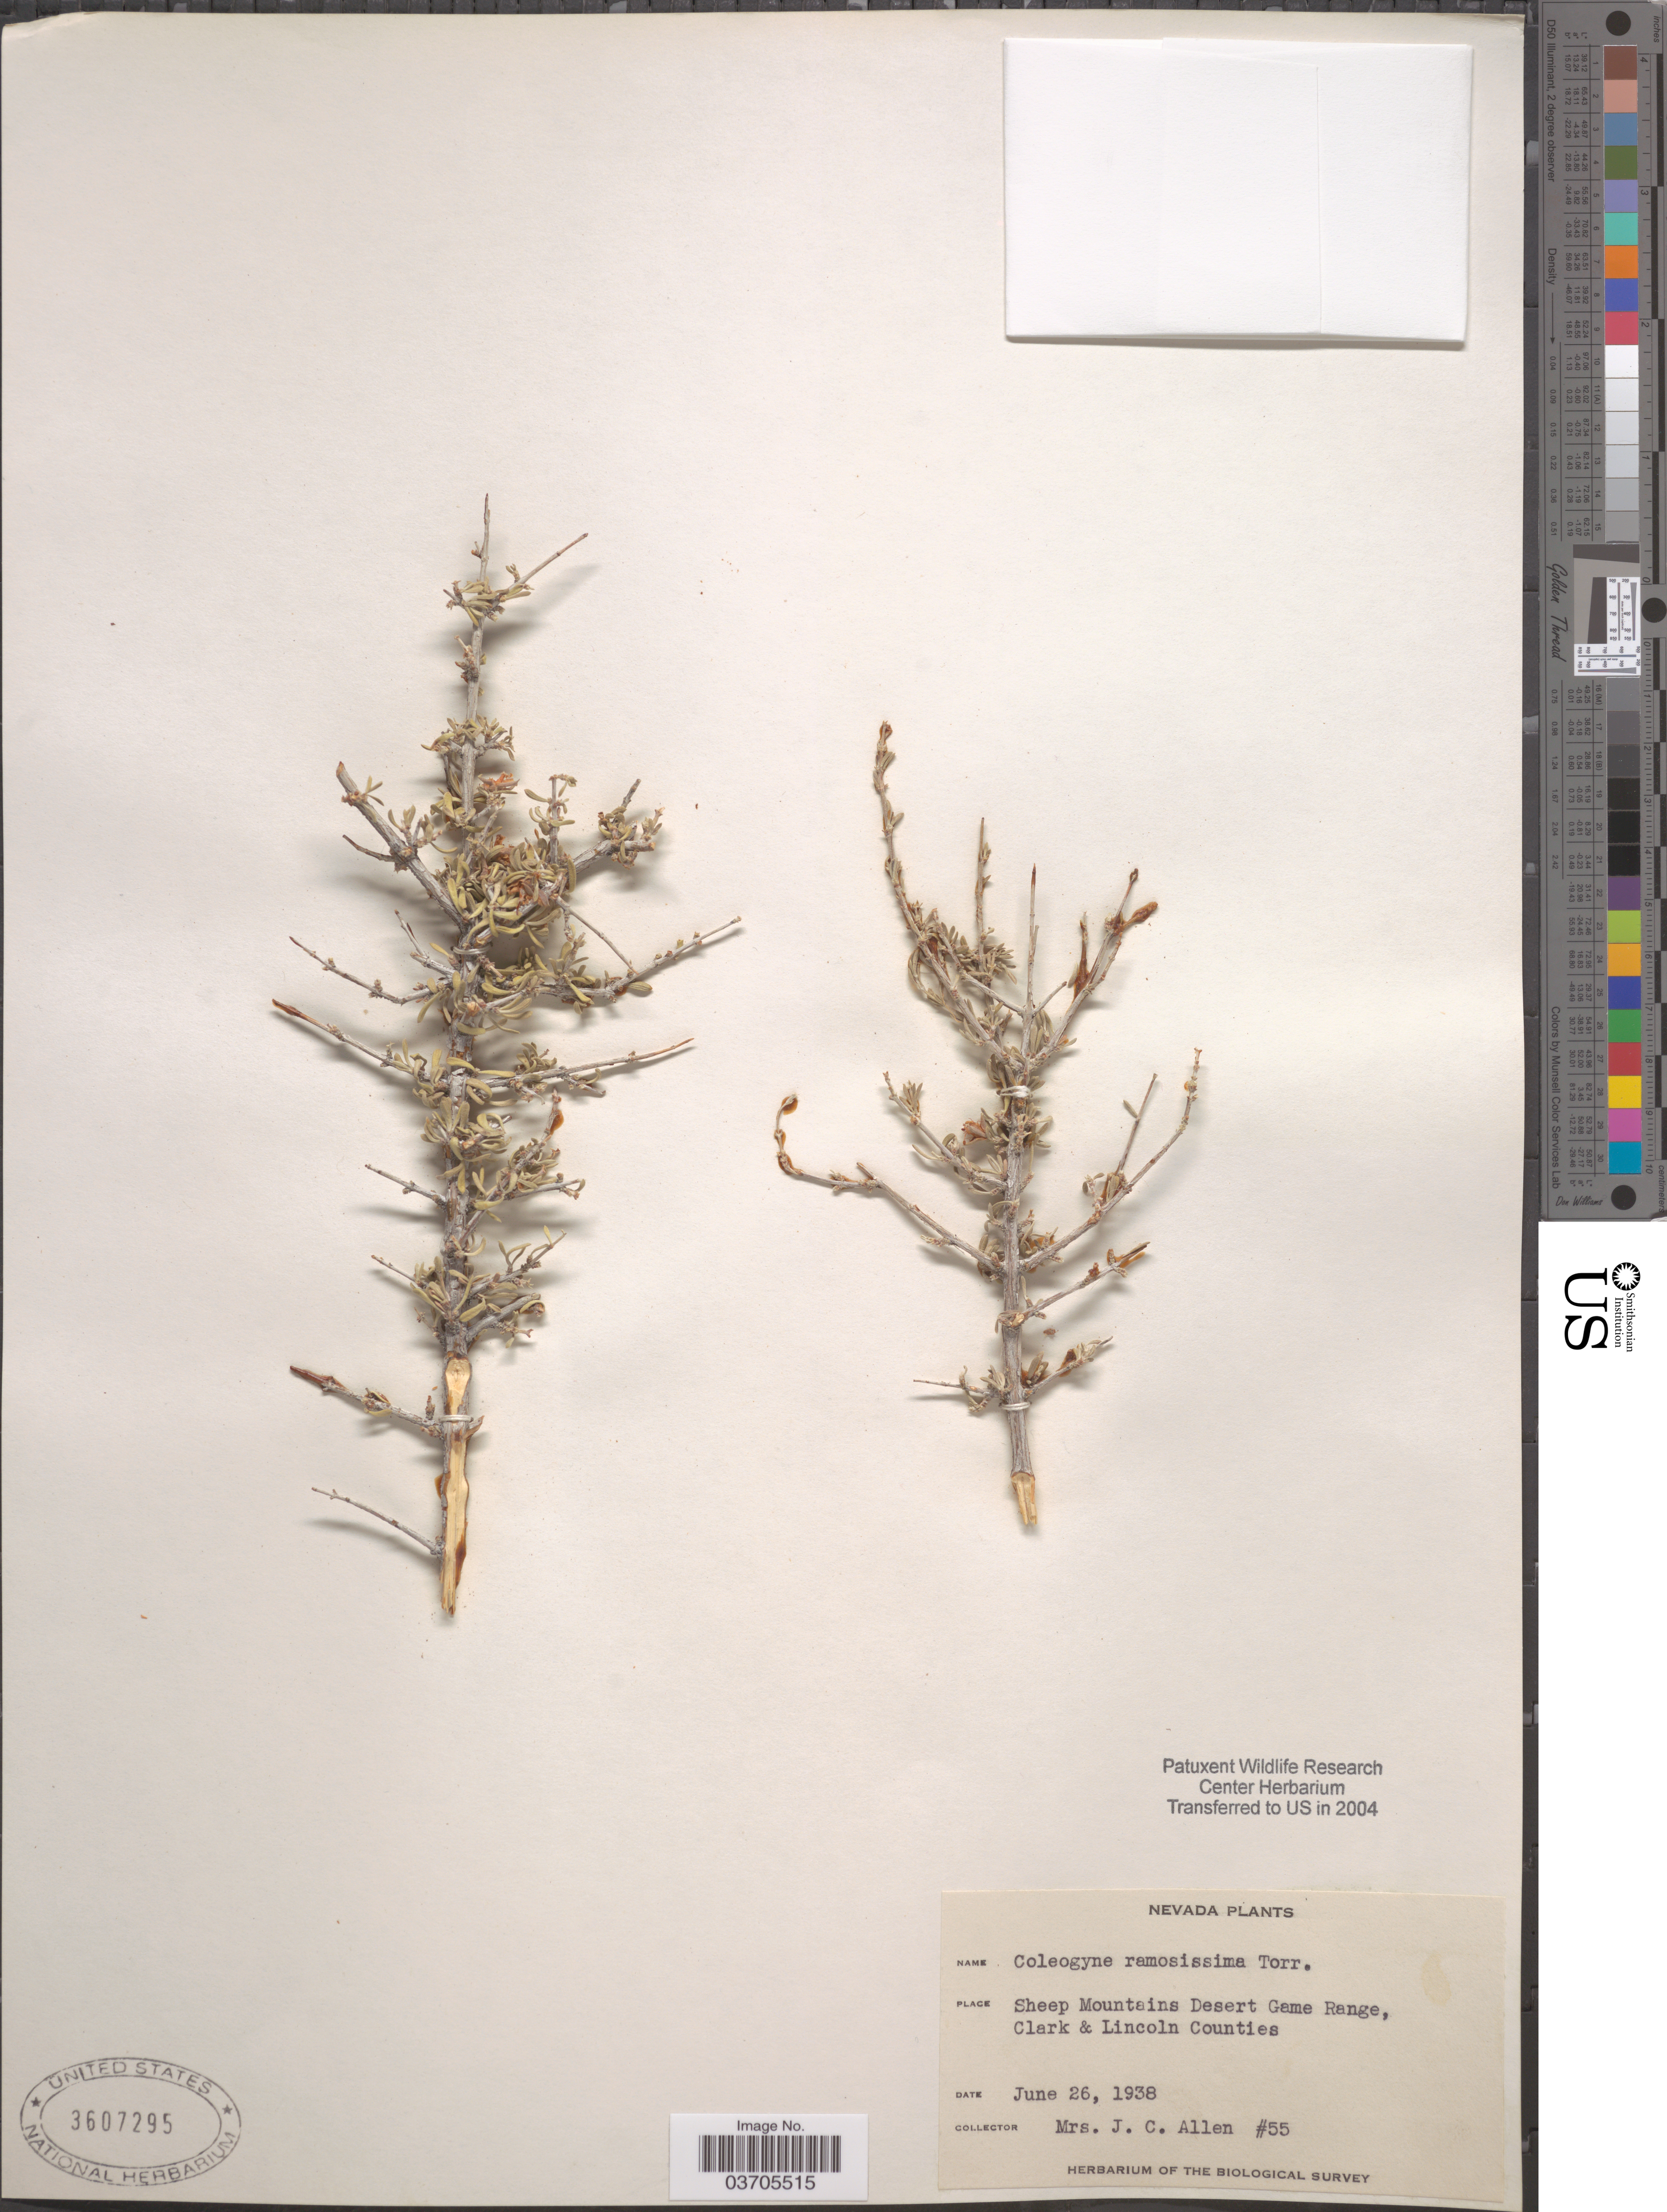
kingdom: Plantae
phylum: Tracheophyta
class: Magnoliopsida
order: Rosales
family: Rosaceae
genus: Coleogyne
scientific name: Coleogyne ramosissima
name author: Torr.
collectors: Mrs. J. C. Allen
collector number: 55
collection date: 1938-06-26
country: United States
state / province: Nevada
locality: Sheep Mountains Desert Game Range, Clark & Lincoln Counties.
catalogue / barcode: US 3607295